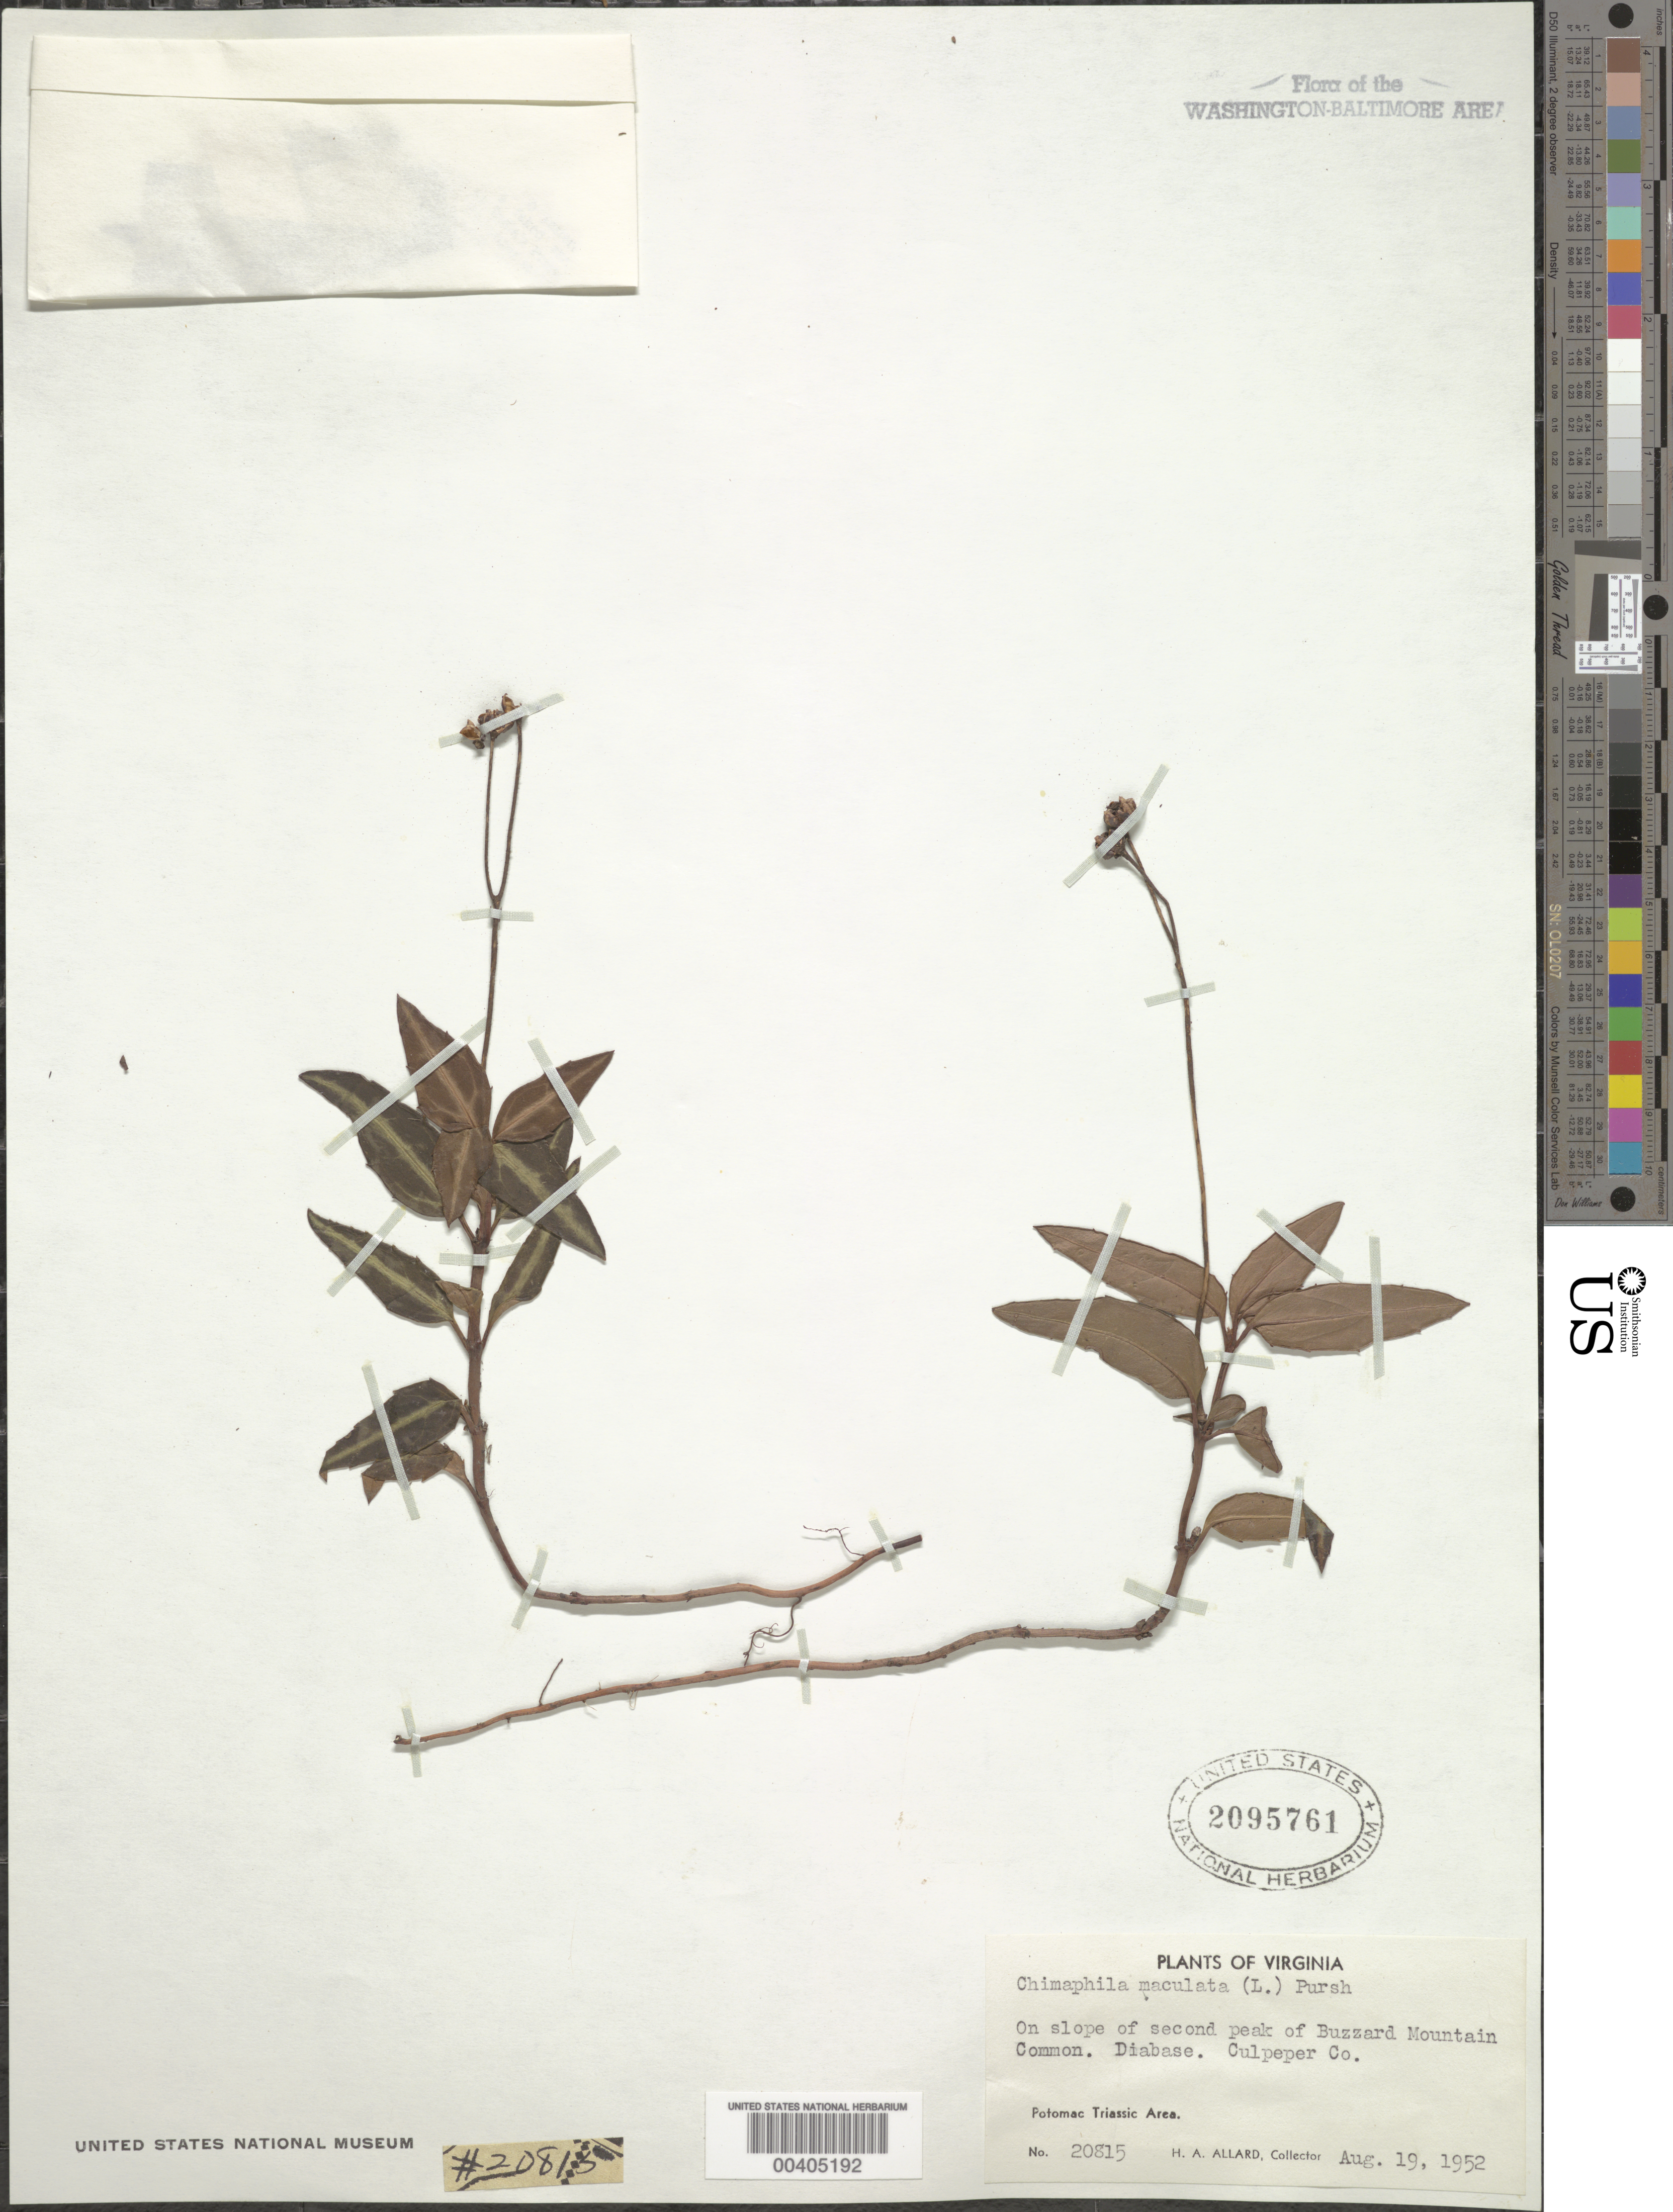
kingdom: Plantae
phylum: Tracheophyta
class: Magnoliopsida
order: Ericales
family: Ericaceae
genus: Chimaphila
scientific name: Chimaphila maculata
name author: (L.) Pursh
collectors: H. A. Allard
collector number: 20815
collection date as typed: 19 Aug 1952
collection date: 1952-08-19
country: United States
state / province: Virginia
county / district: Culpeper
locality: Buzzard Mountain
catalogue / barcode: US 2095761